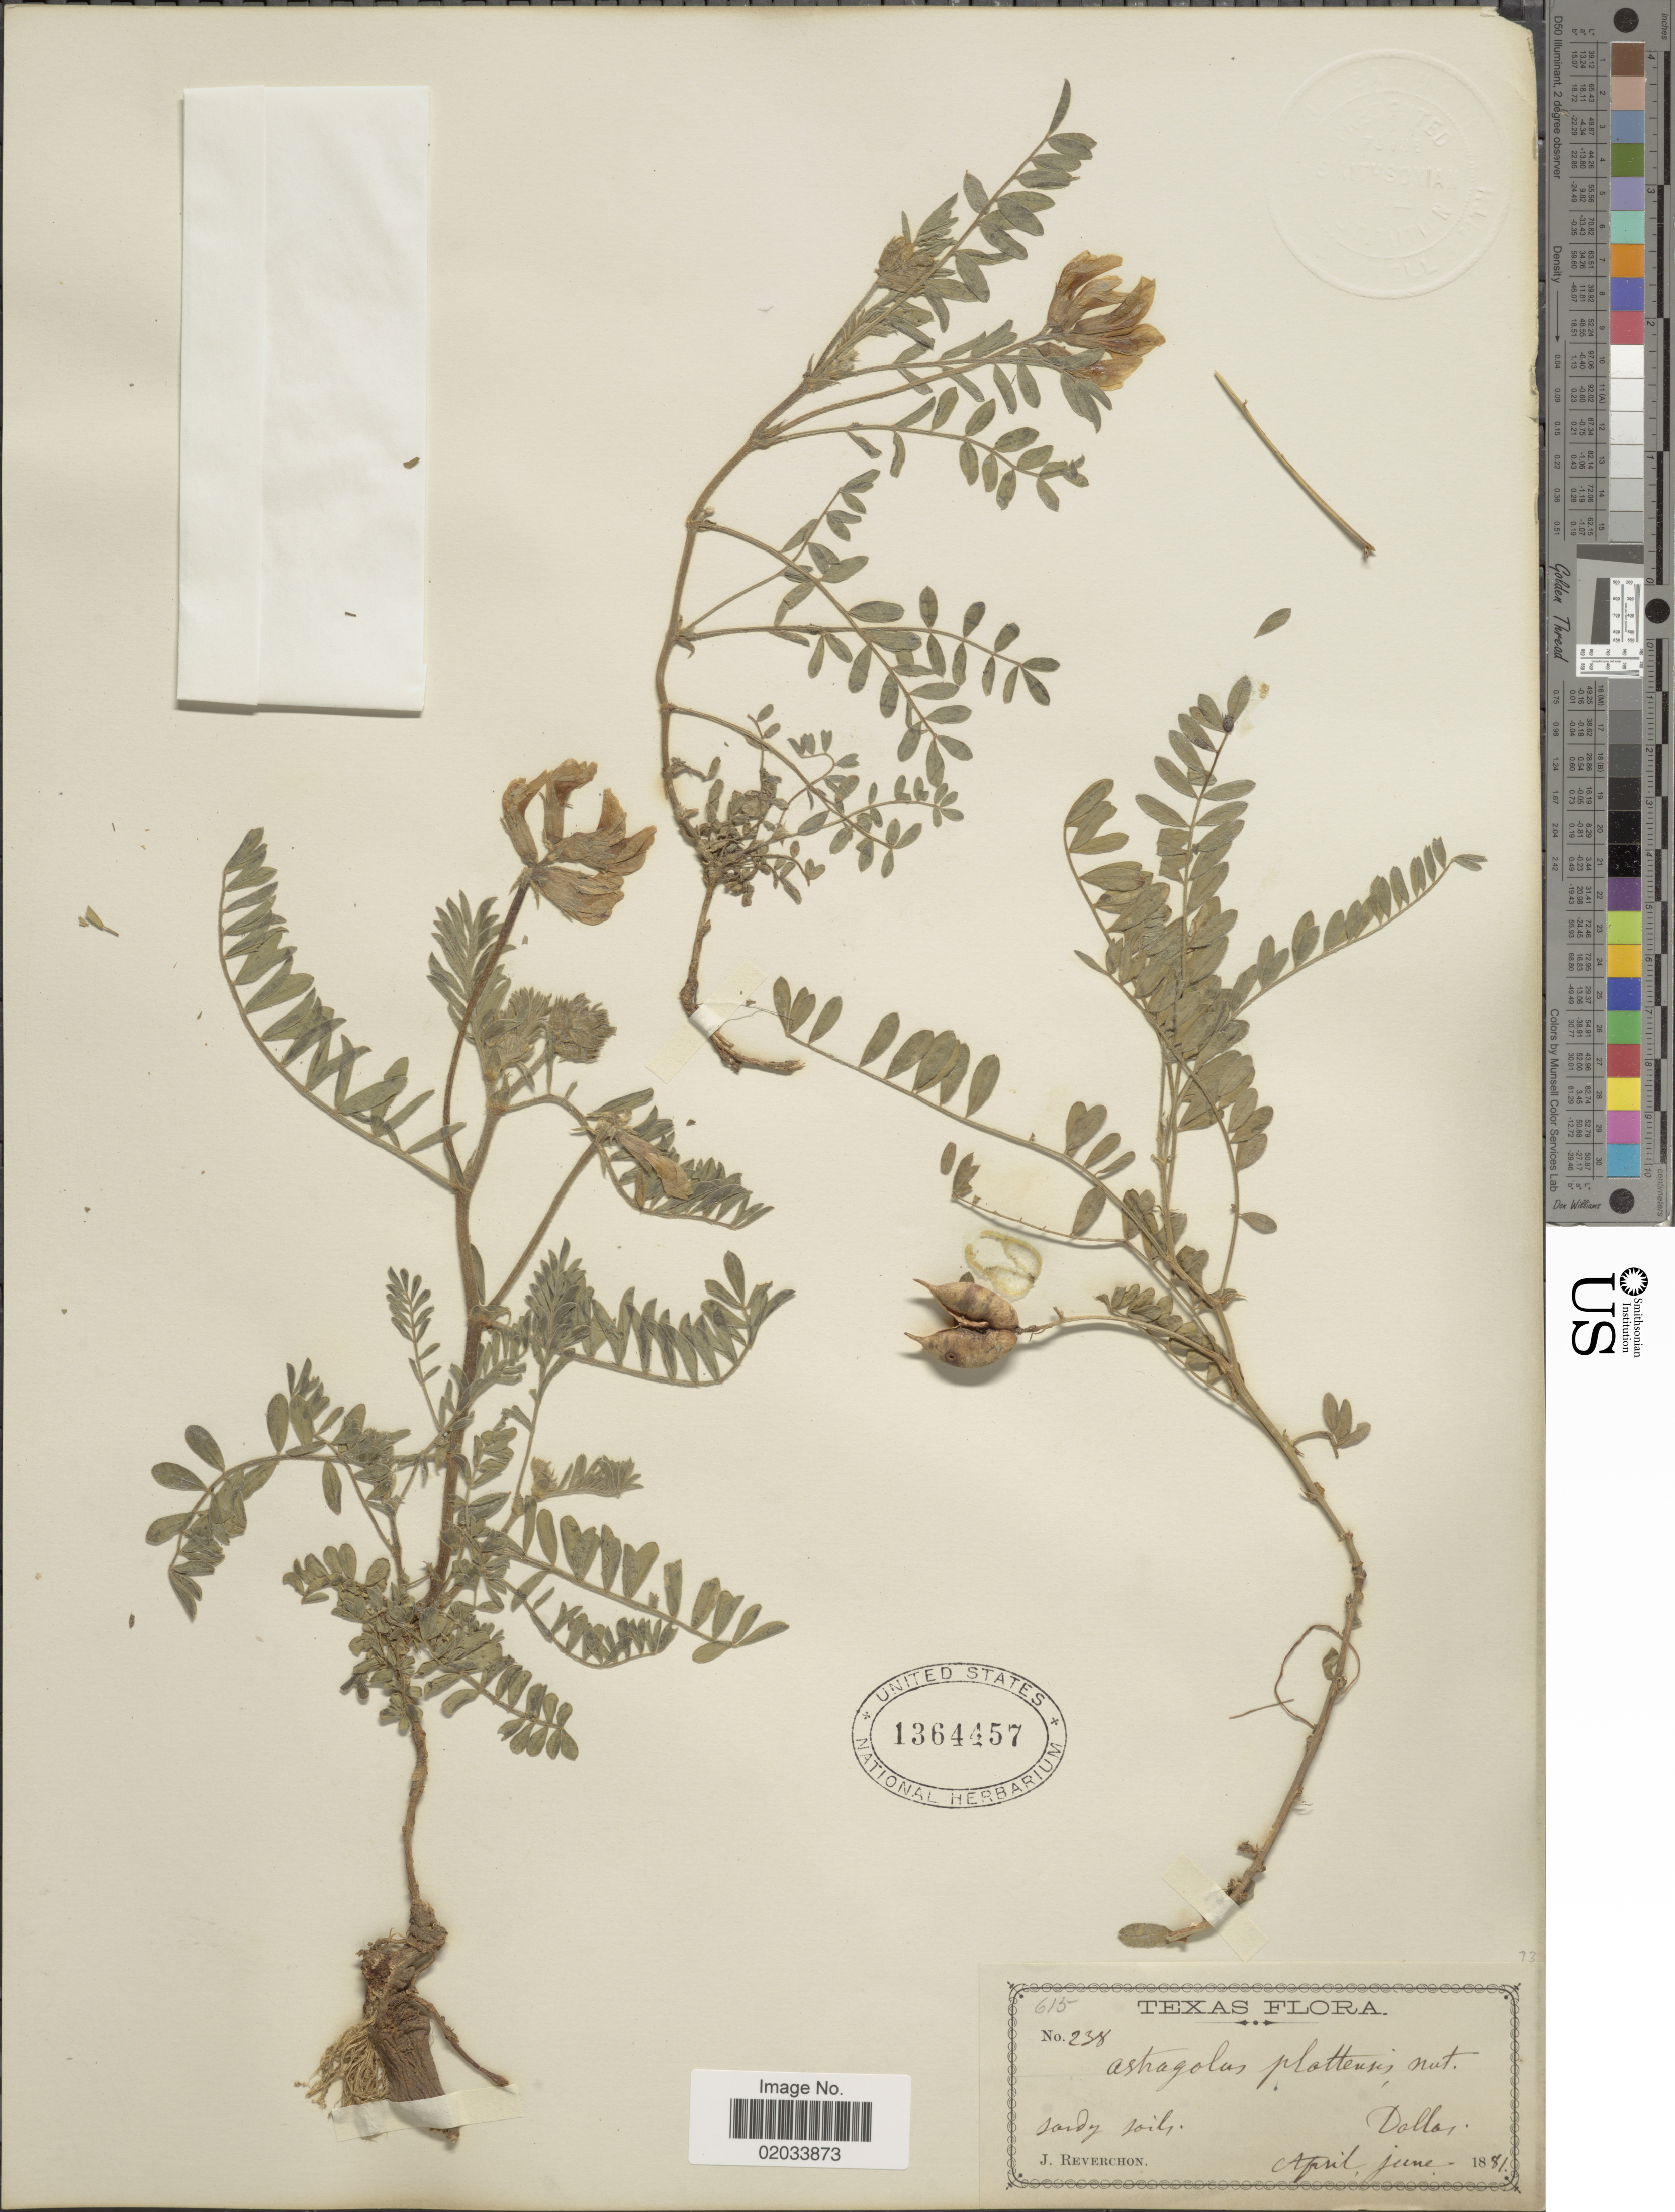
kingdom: Plantae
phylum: Tracheophyta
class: Magnoliopsida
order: Fabales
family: Fabaceae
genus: Astragalus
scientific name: Astragalus plattensis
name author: Nutt. ex Torr. & A. Gray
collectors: J. Reverchon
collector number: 238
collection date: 1881-04/1881-06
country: United States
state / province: Texas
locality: Dallas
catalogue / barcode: US 1364457